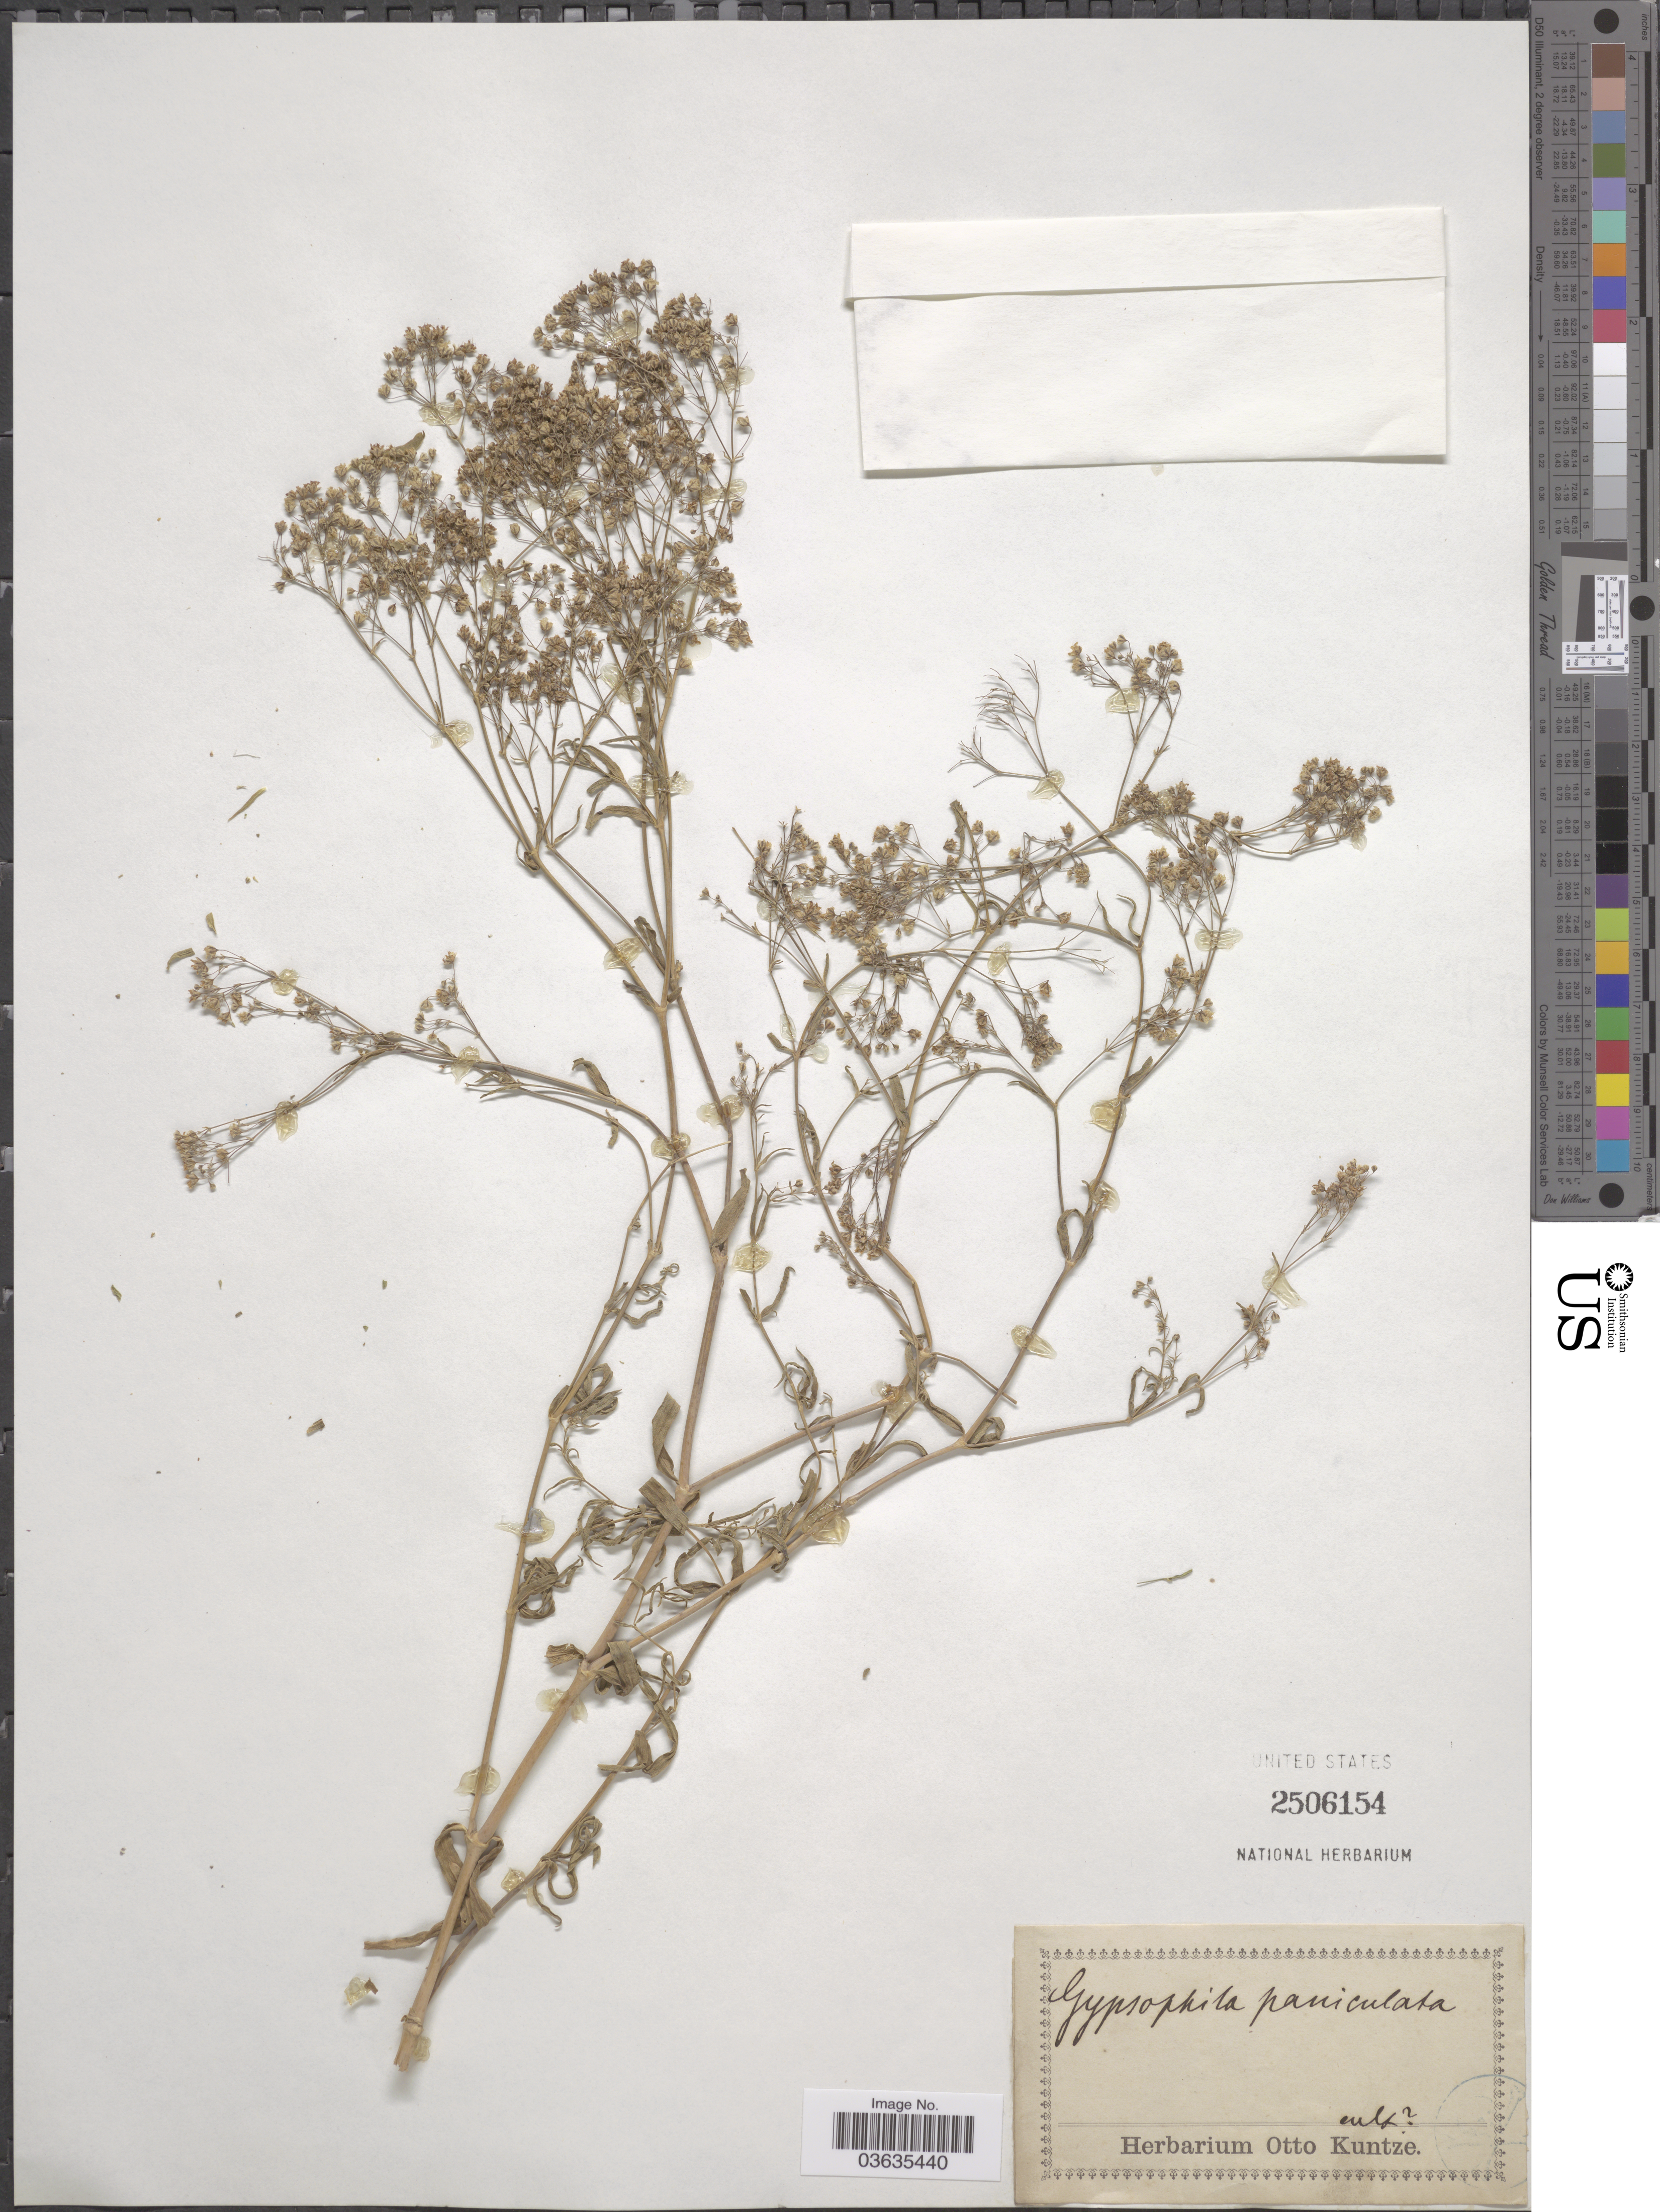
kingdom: Plantae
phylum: Tracheophyta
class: Magnoliopsida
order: Caryophyllales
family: Caryophyllaceae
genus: Gypsophila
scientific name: Gypsophila paniculata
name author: L.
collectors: ex herb. Otto Kuntze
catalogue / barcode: US 2506154